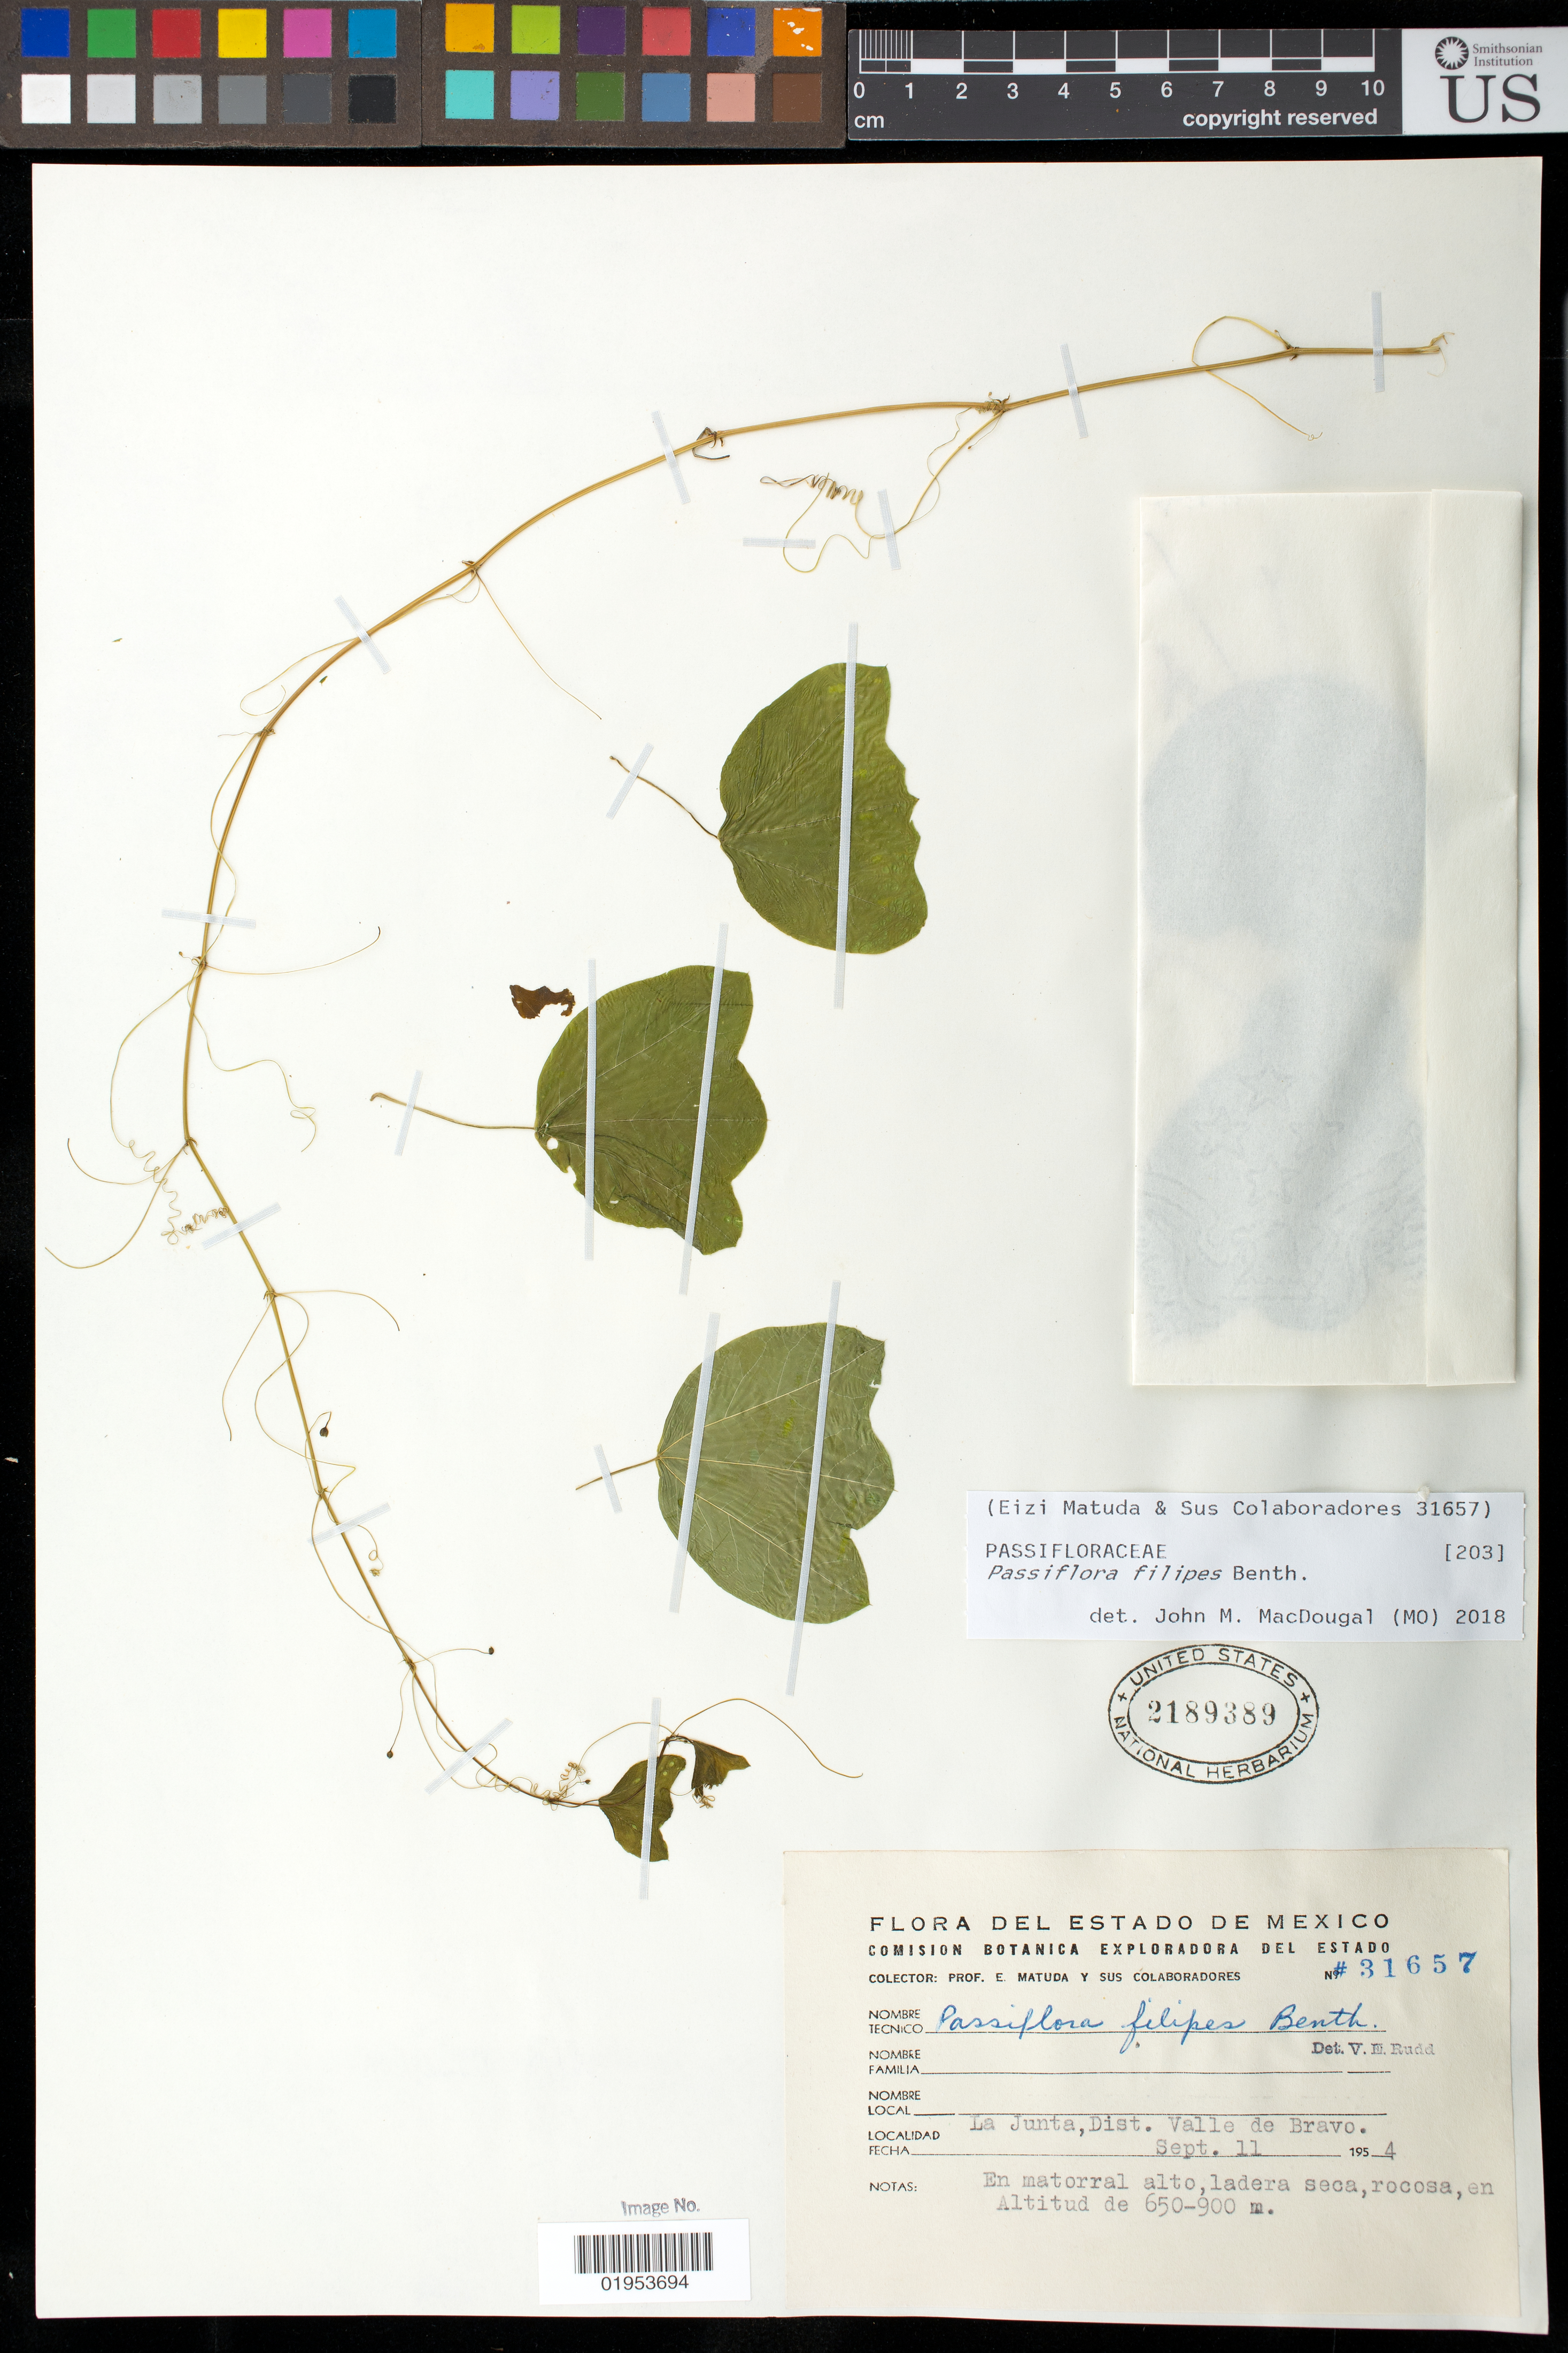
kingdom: Plantae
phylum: Tracheophyta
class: Magnoliopsida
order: Malpighiales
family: Passifloraceae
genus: Passiflora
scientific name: Passiflora filipes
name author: Benth.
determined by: MacDougal, John M.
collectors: E. Matuda et al.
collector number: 31657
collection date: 1954-09-11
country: Mexico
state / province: México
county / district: Valle de Bravo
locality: La Junta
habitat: In high dry, rocky hillside scrub.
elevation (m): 650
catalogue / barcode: US 2189389